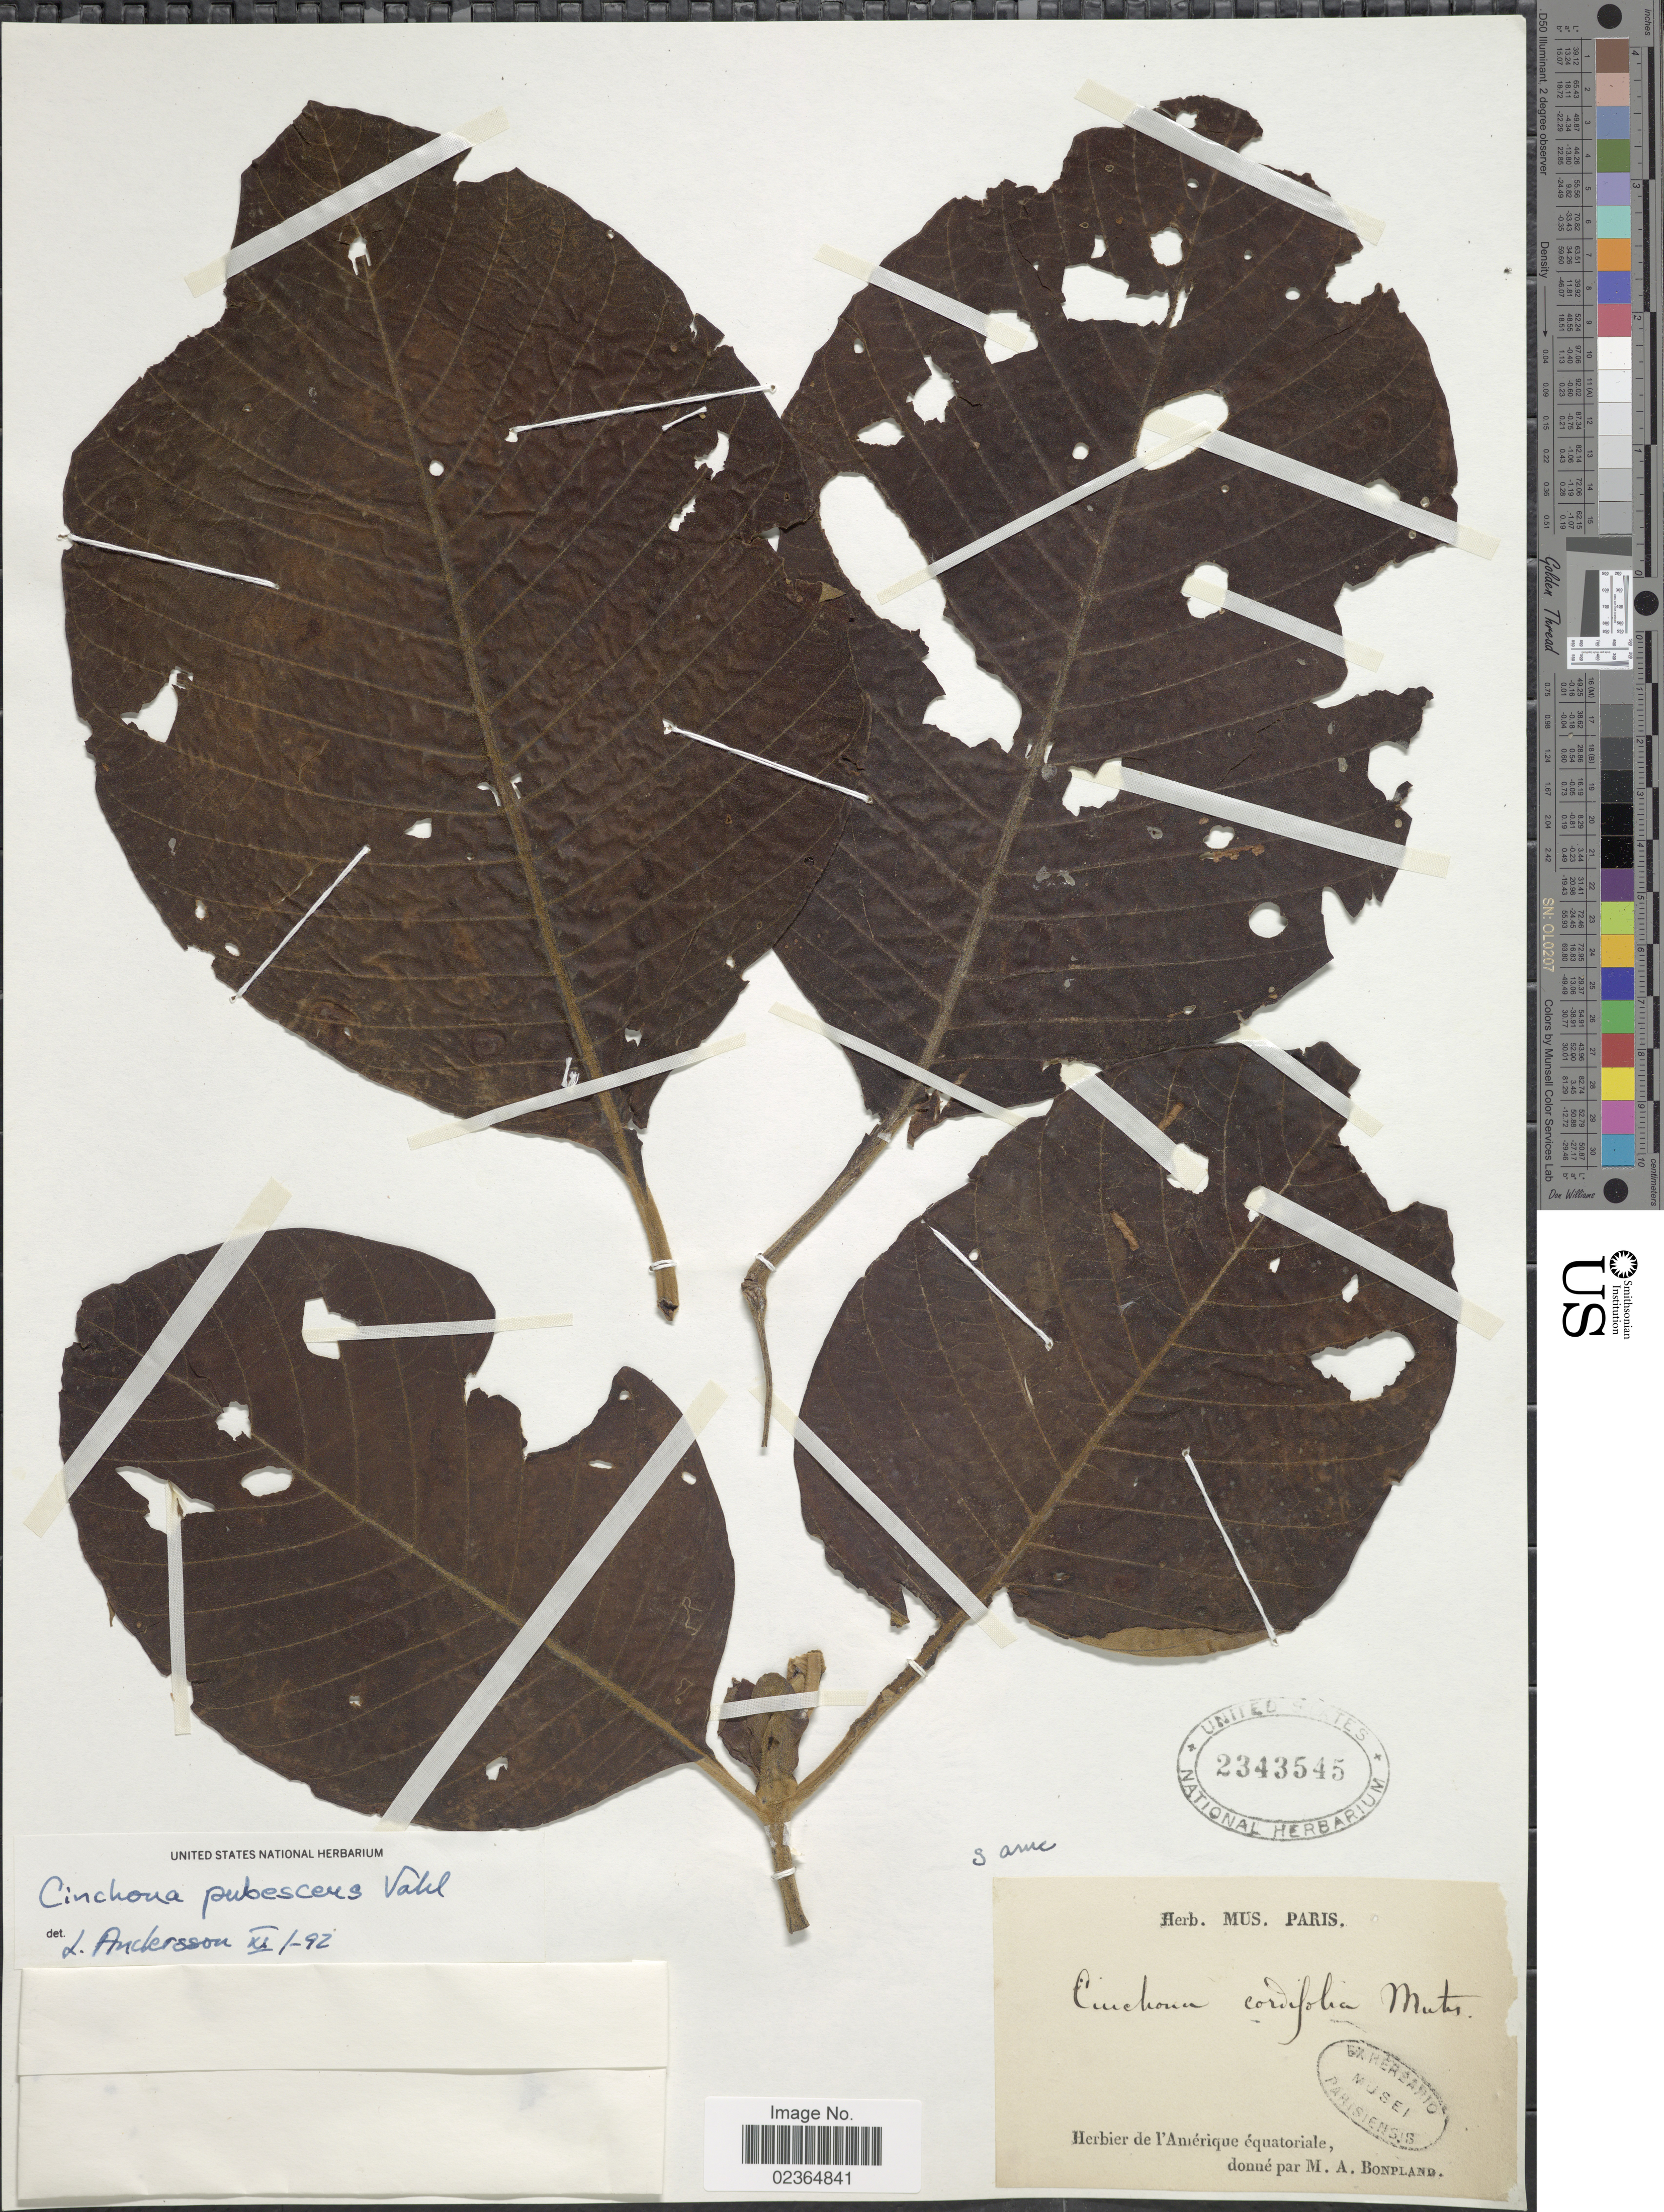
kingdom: Plantae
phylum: Tracheophyta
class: Magnoliopsida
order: Gentianales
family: Rubiaceae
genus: Cinchona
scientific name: Cinchona pubescens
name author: Vahl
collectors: M. Bonpland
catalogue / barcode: US 2343545